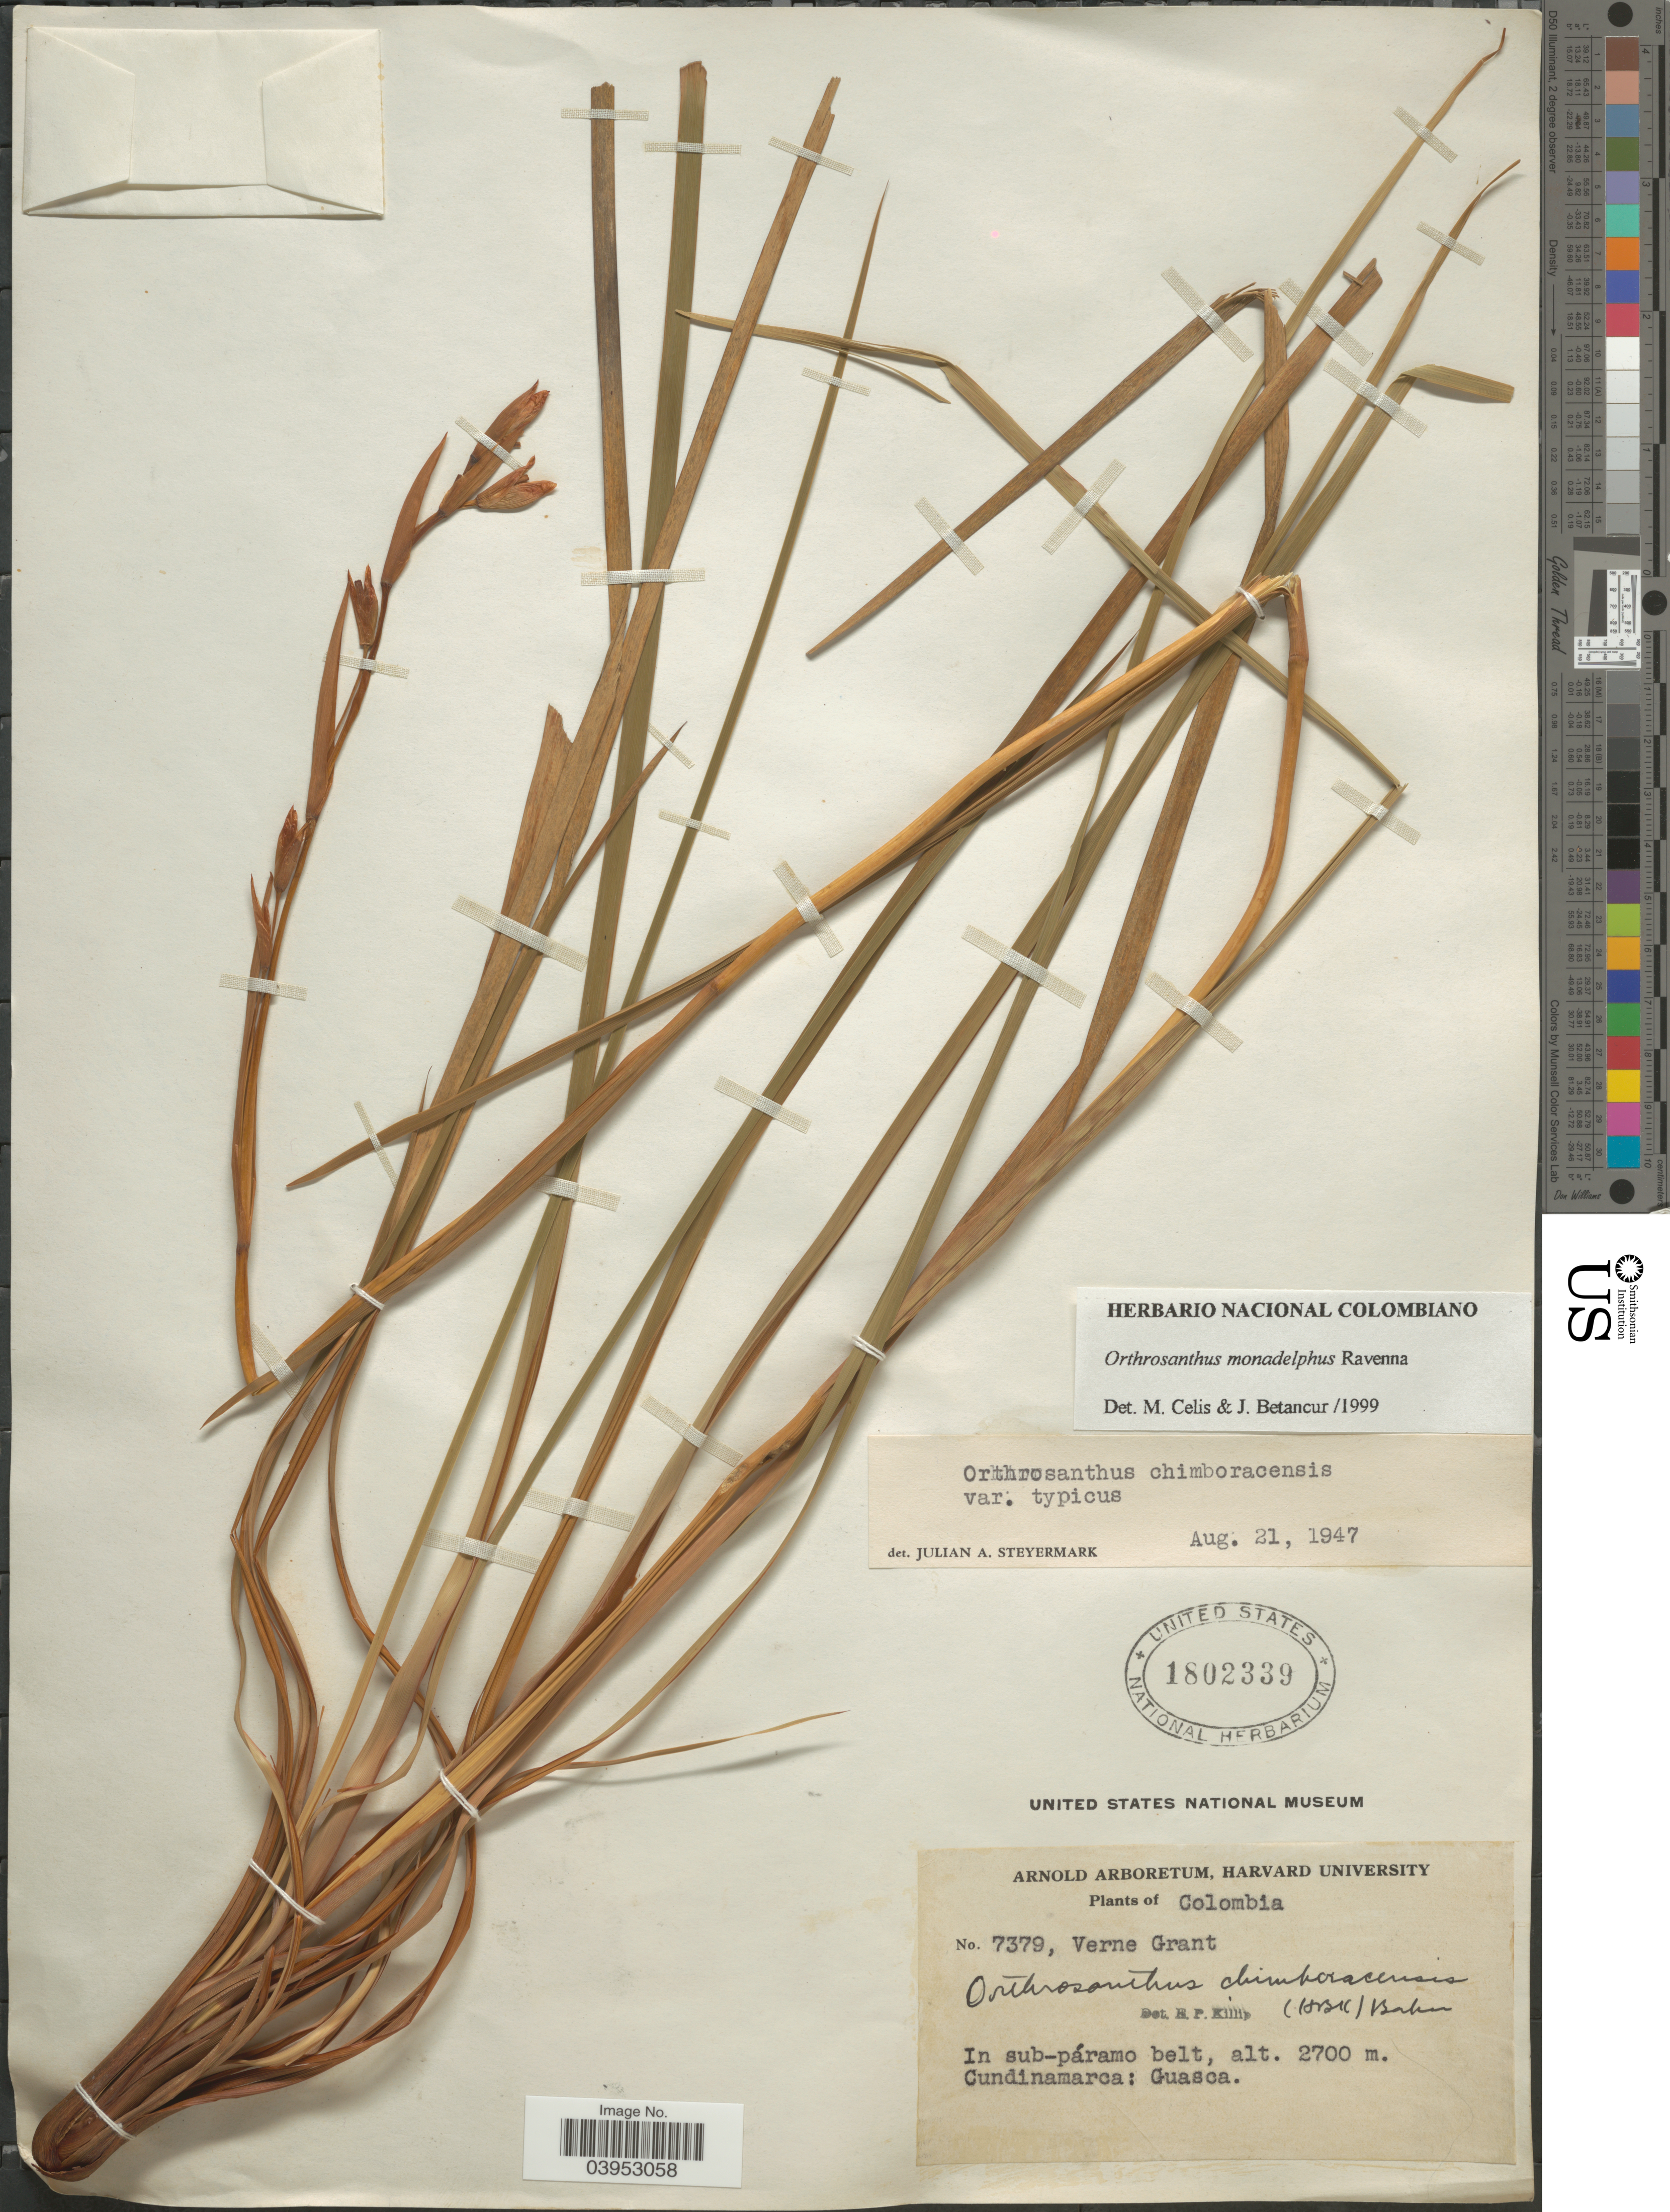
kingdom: Plantae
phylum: Tracheophyta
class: Liliopsida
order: Asparagales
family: Iridaceae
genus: Orthrosanthus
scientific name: Orthrosanthus monadelphus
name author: Ravenna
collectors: V. Grant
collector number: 7379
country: Colombia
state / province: Cundinamarca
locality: In sub-páramo belt, Guasca.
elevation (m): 2700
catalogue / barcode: US 1802339